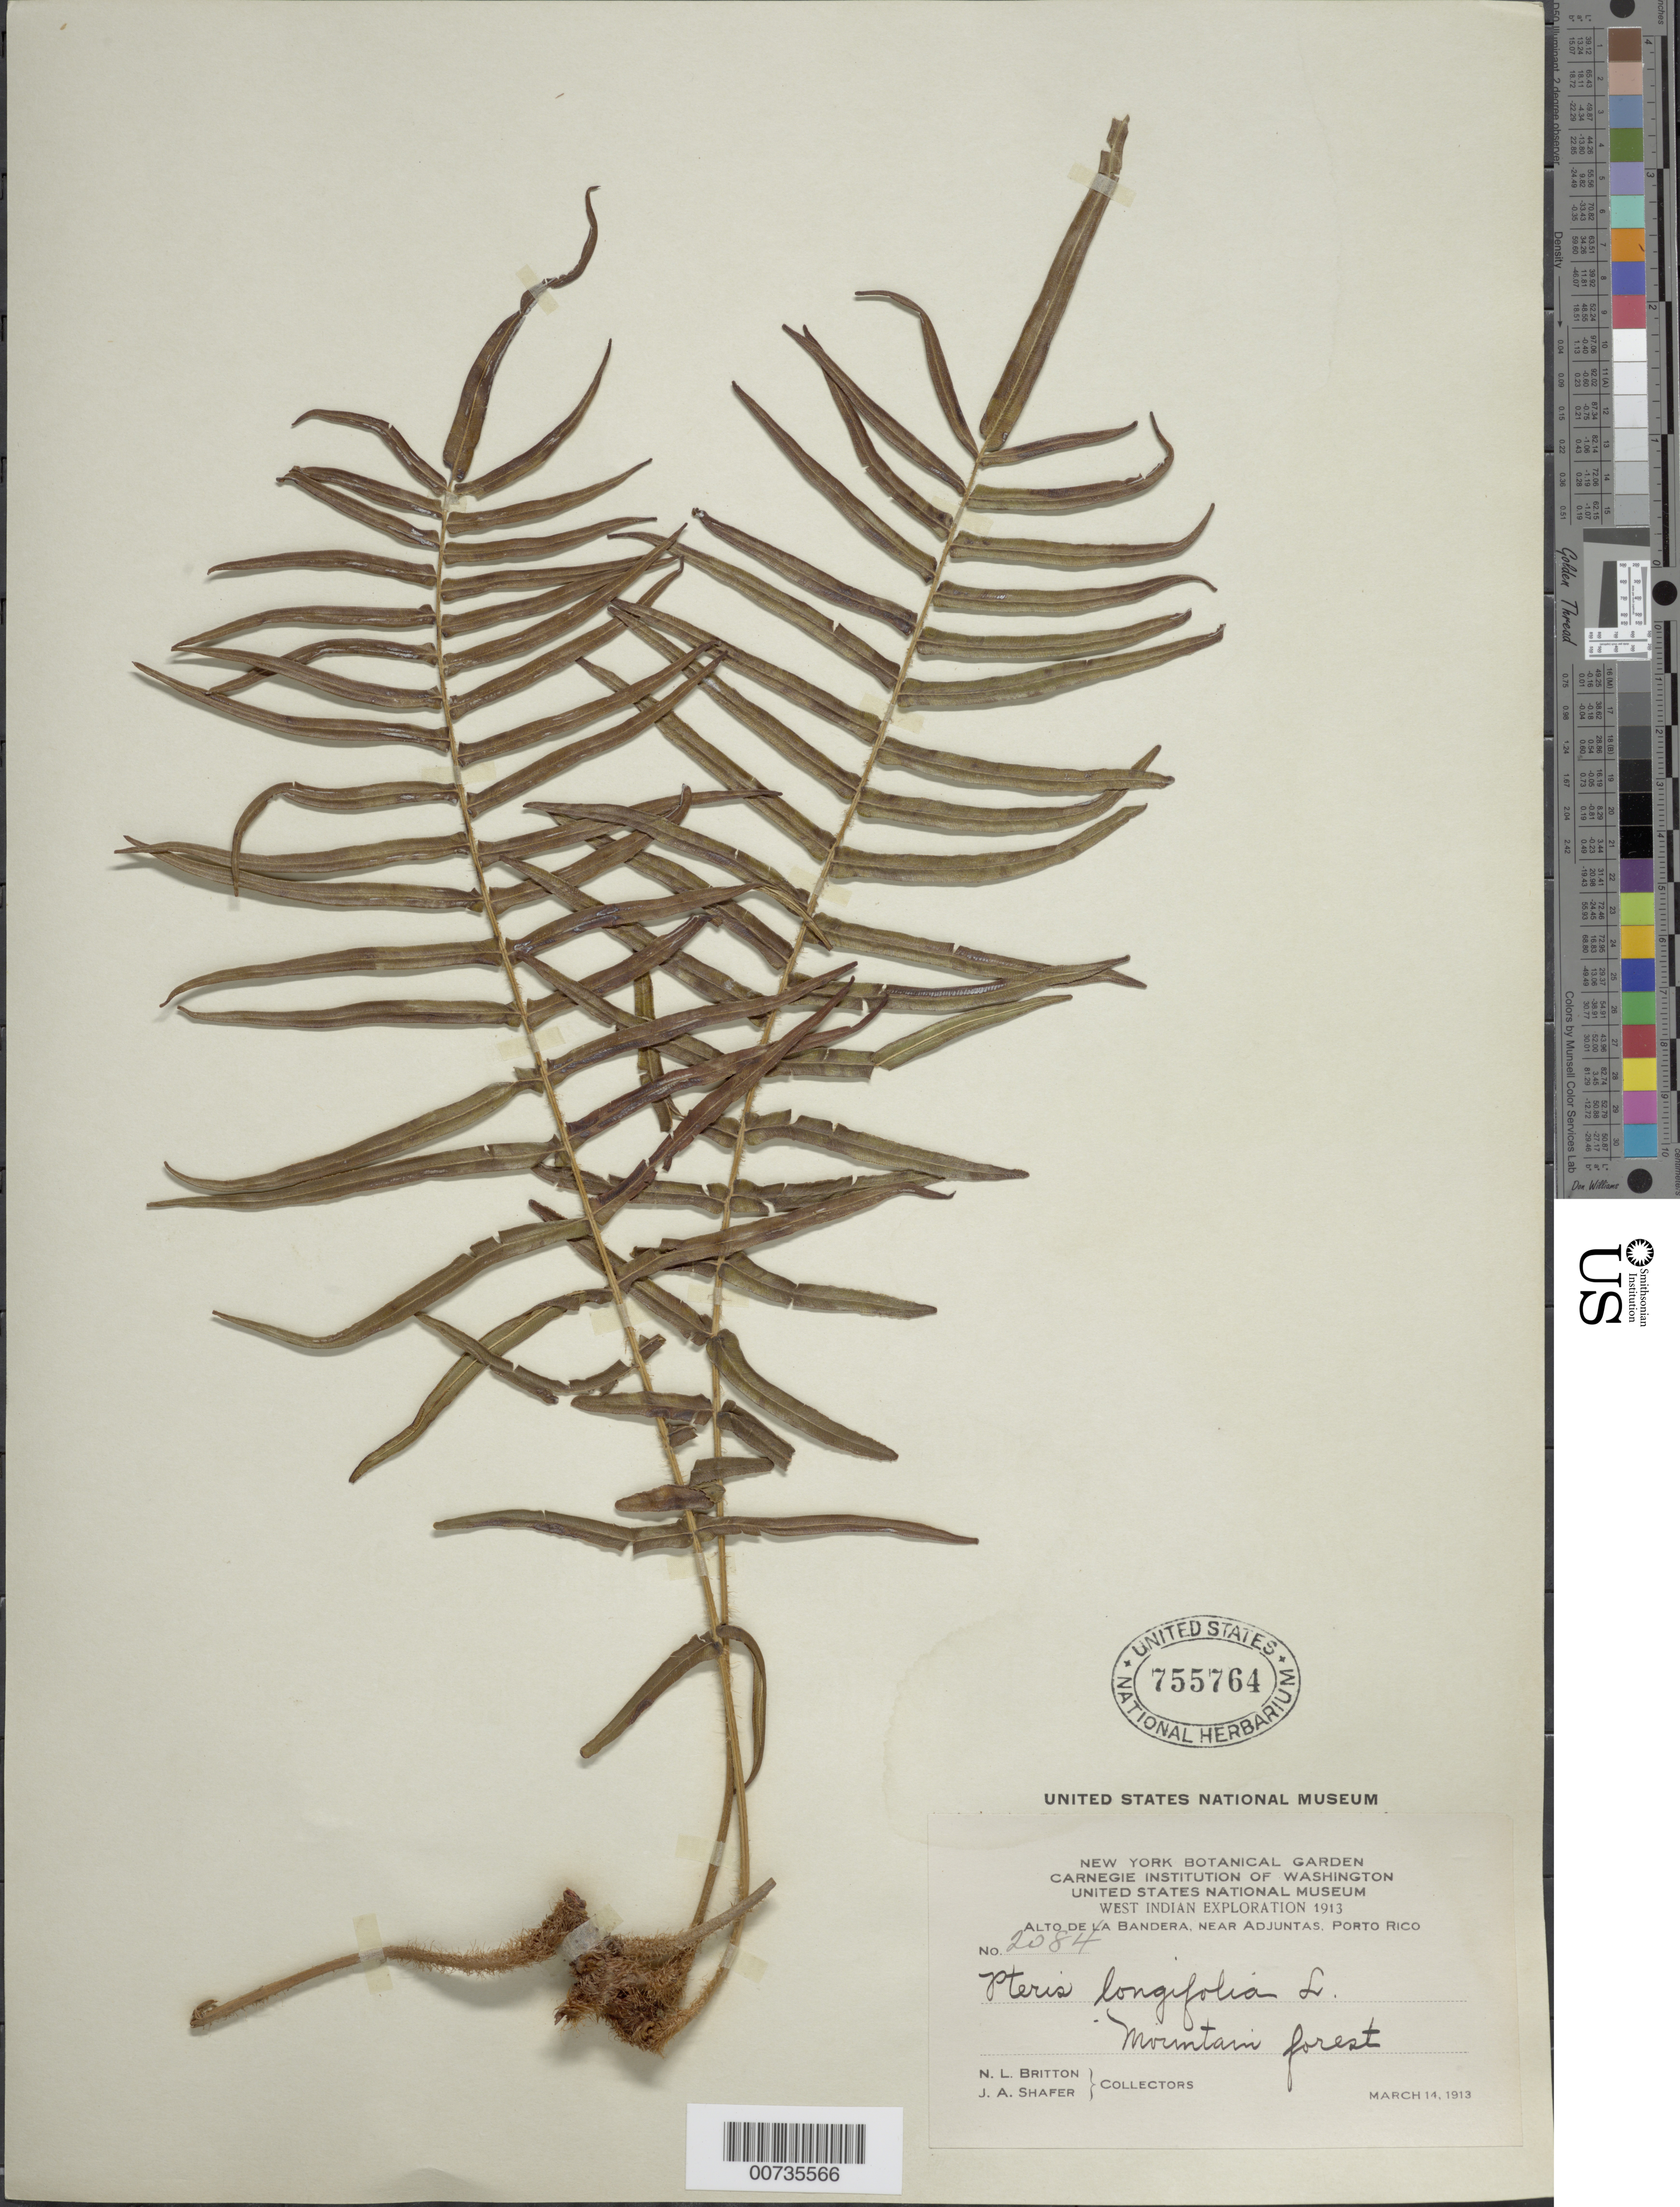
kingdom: Plantae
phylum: Tracheophyta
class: Polypodiopsida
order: Polypodiales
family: Pteridaceae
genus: Pteris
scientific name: Pteris longifolia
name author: L.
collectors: N. Britton & J. A. Shafer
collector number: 2084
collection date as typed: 14 Mar 1913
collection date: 1913-03-14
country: Puerto Rico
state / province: Adjuntas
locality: Alto de la Bandera, near Adjuntas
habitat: Mountain forest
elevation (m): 700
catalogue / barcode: US 755764